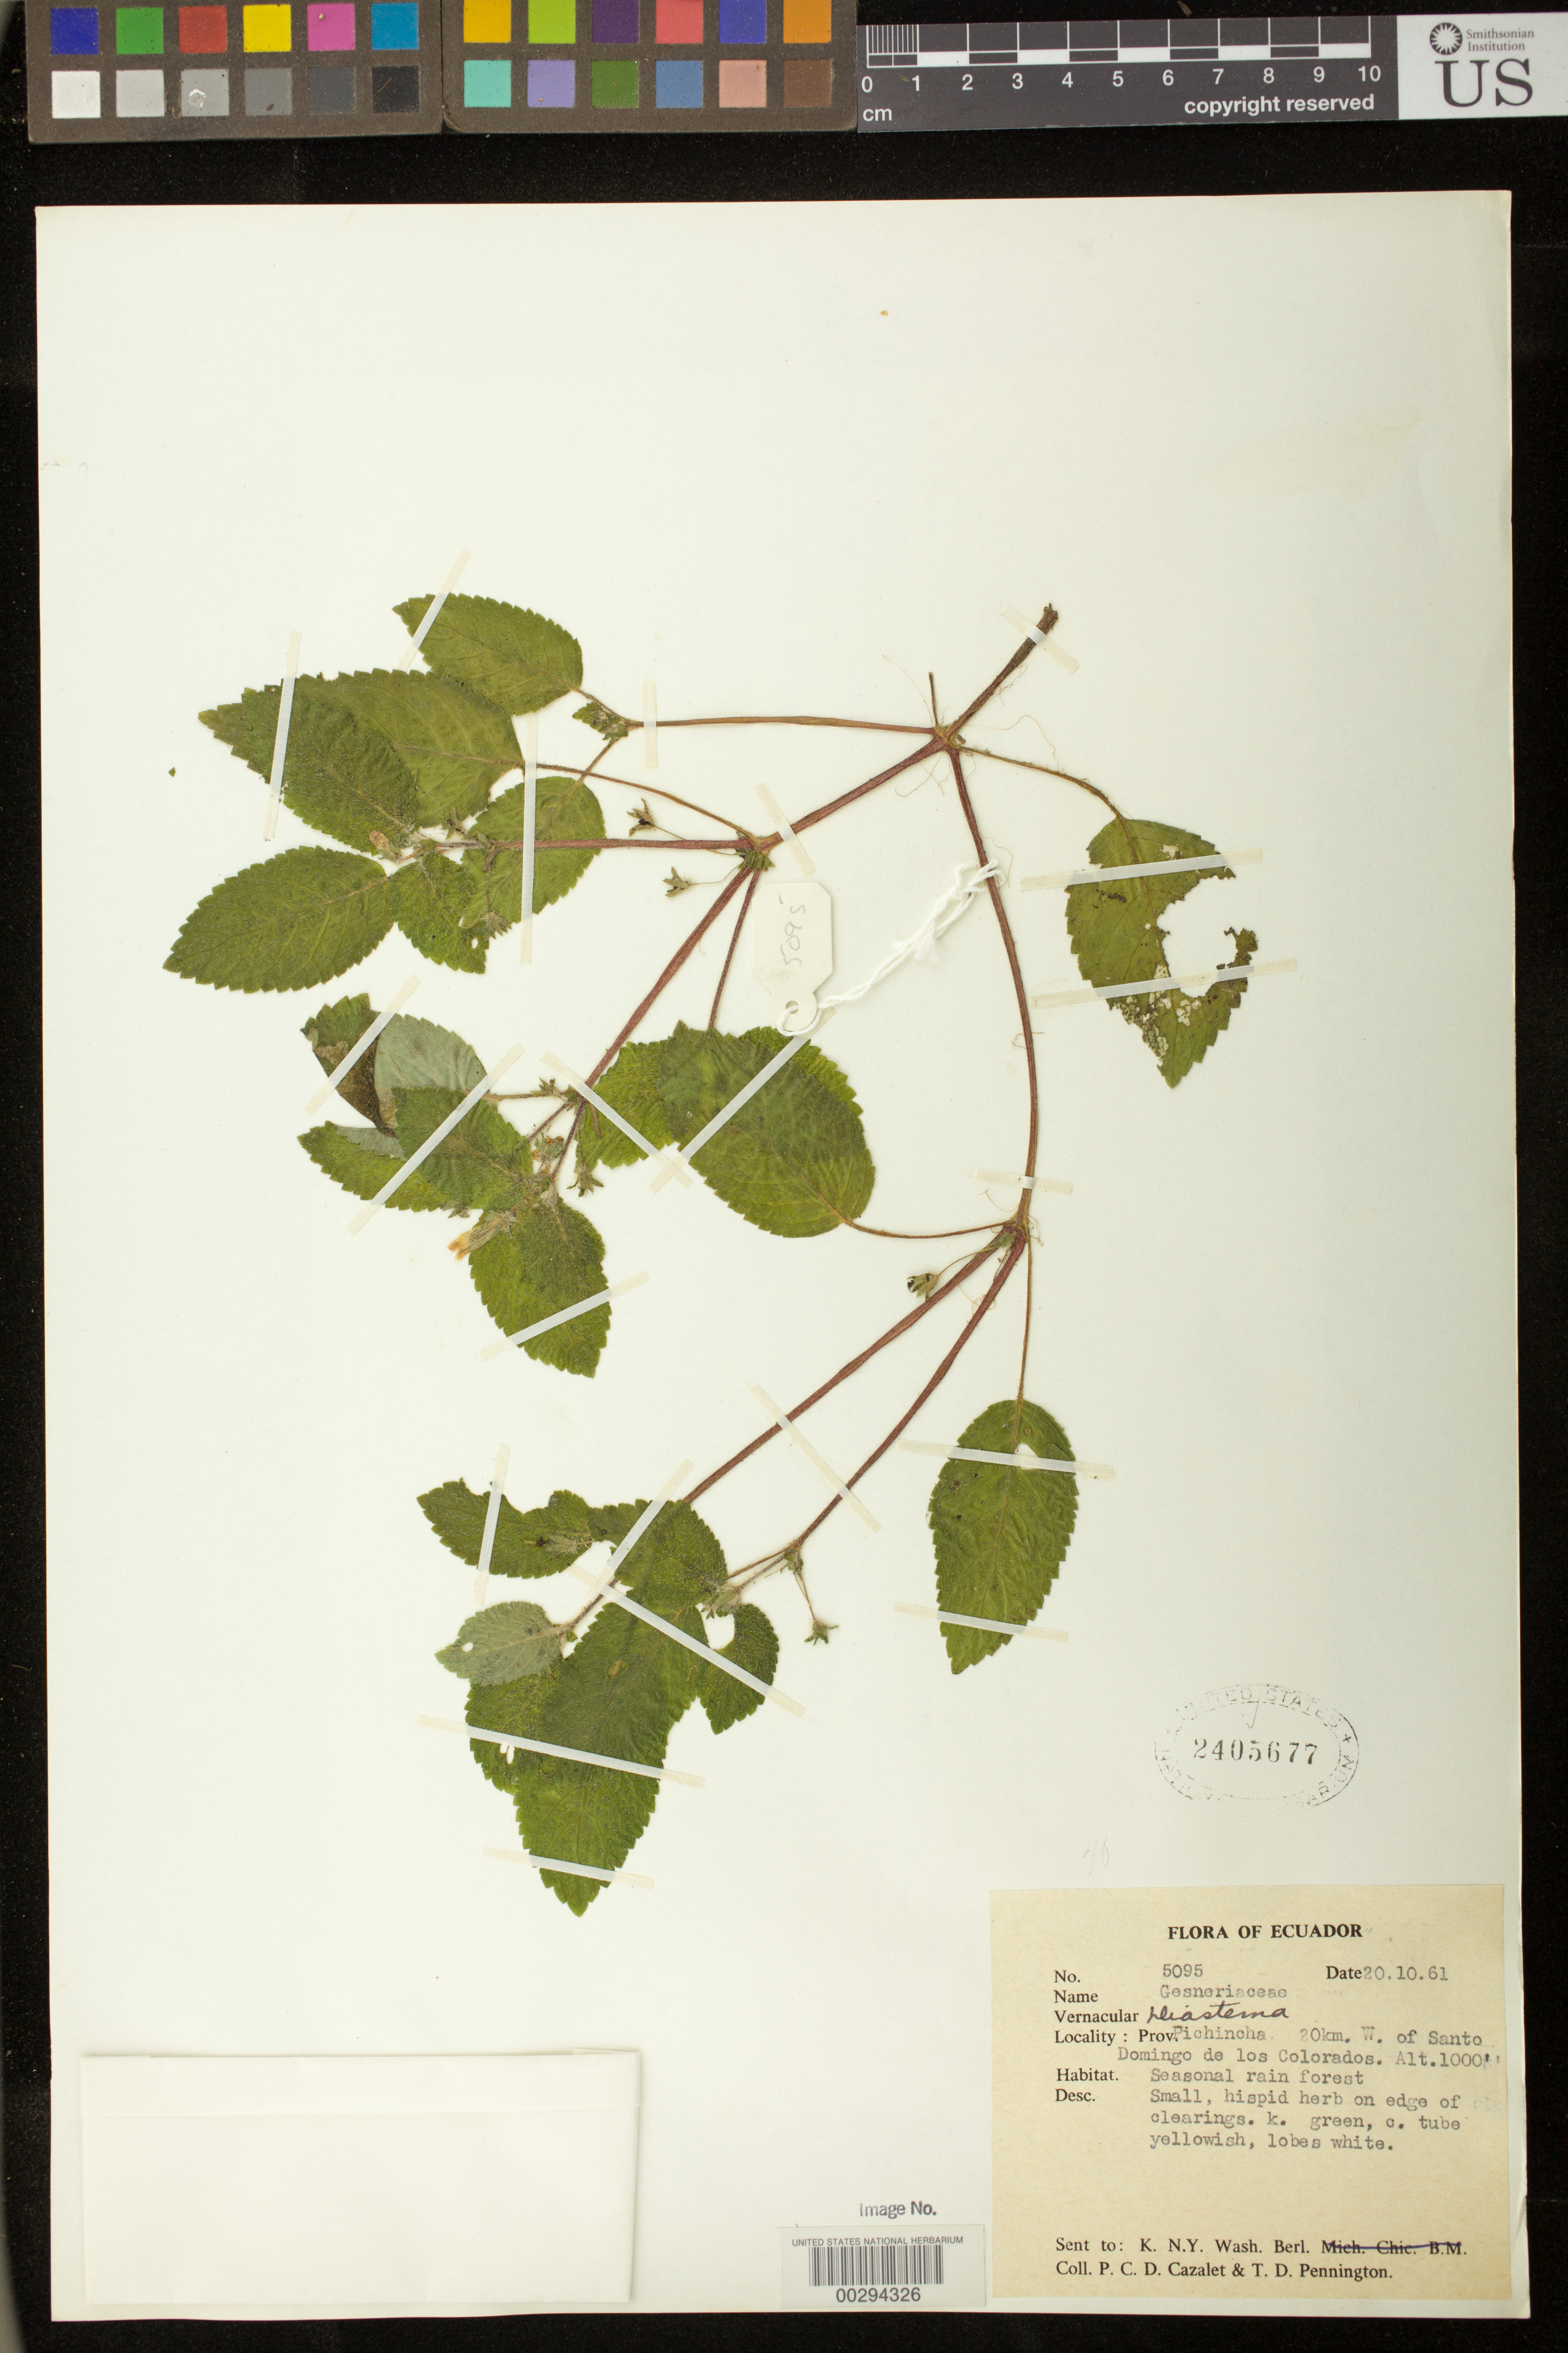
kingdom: Plantae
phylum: Tracheophyta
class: Magnoliopsida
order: Lamiales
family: Gesneriaceae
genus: Diastema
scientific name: Diastema affine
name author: Fritsch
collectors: P. C. D. Cazalet & T. D. Pennington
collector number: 5095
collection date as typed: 20 Oct 1961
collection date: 1961-10-20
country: Ecuador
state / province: Pichincha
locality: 20 km W of Santo Domingo de los Colorados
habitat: Seasonal rain forest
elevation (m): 305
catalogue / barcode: US 2405677